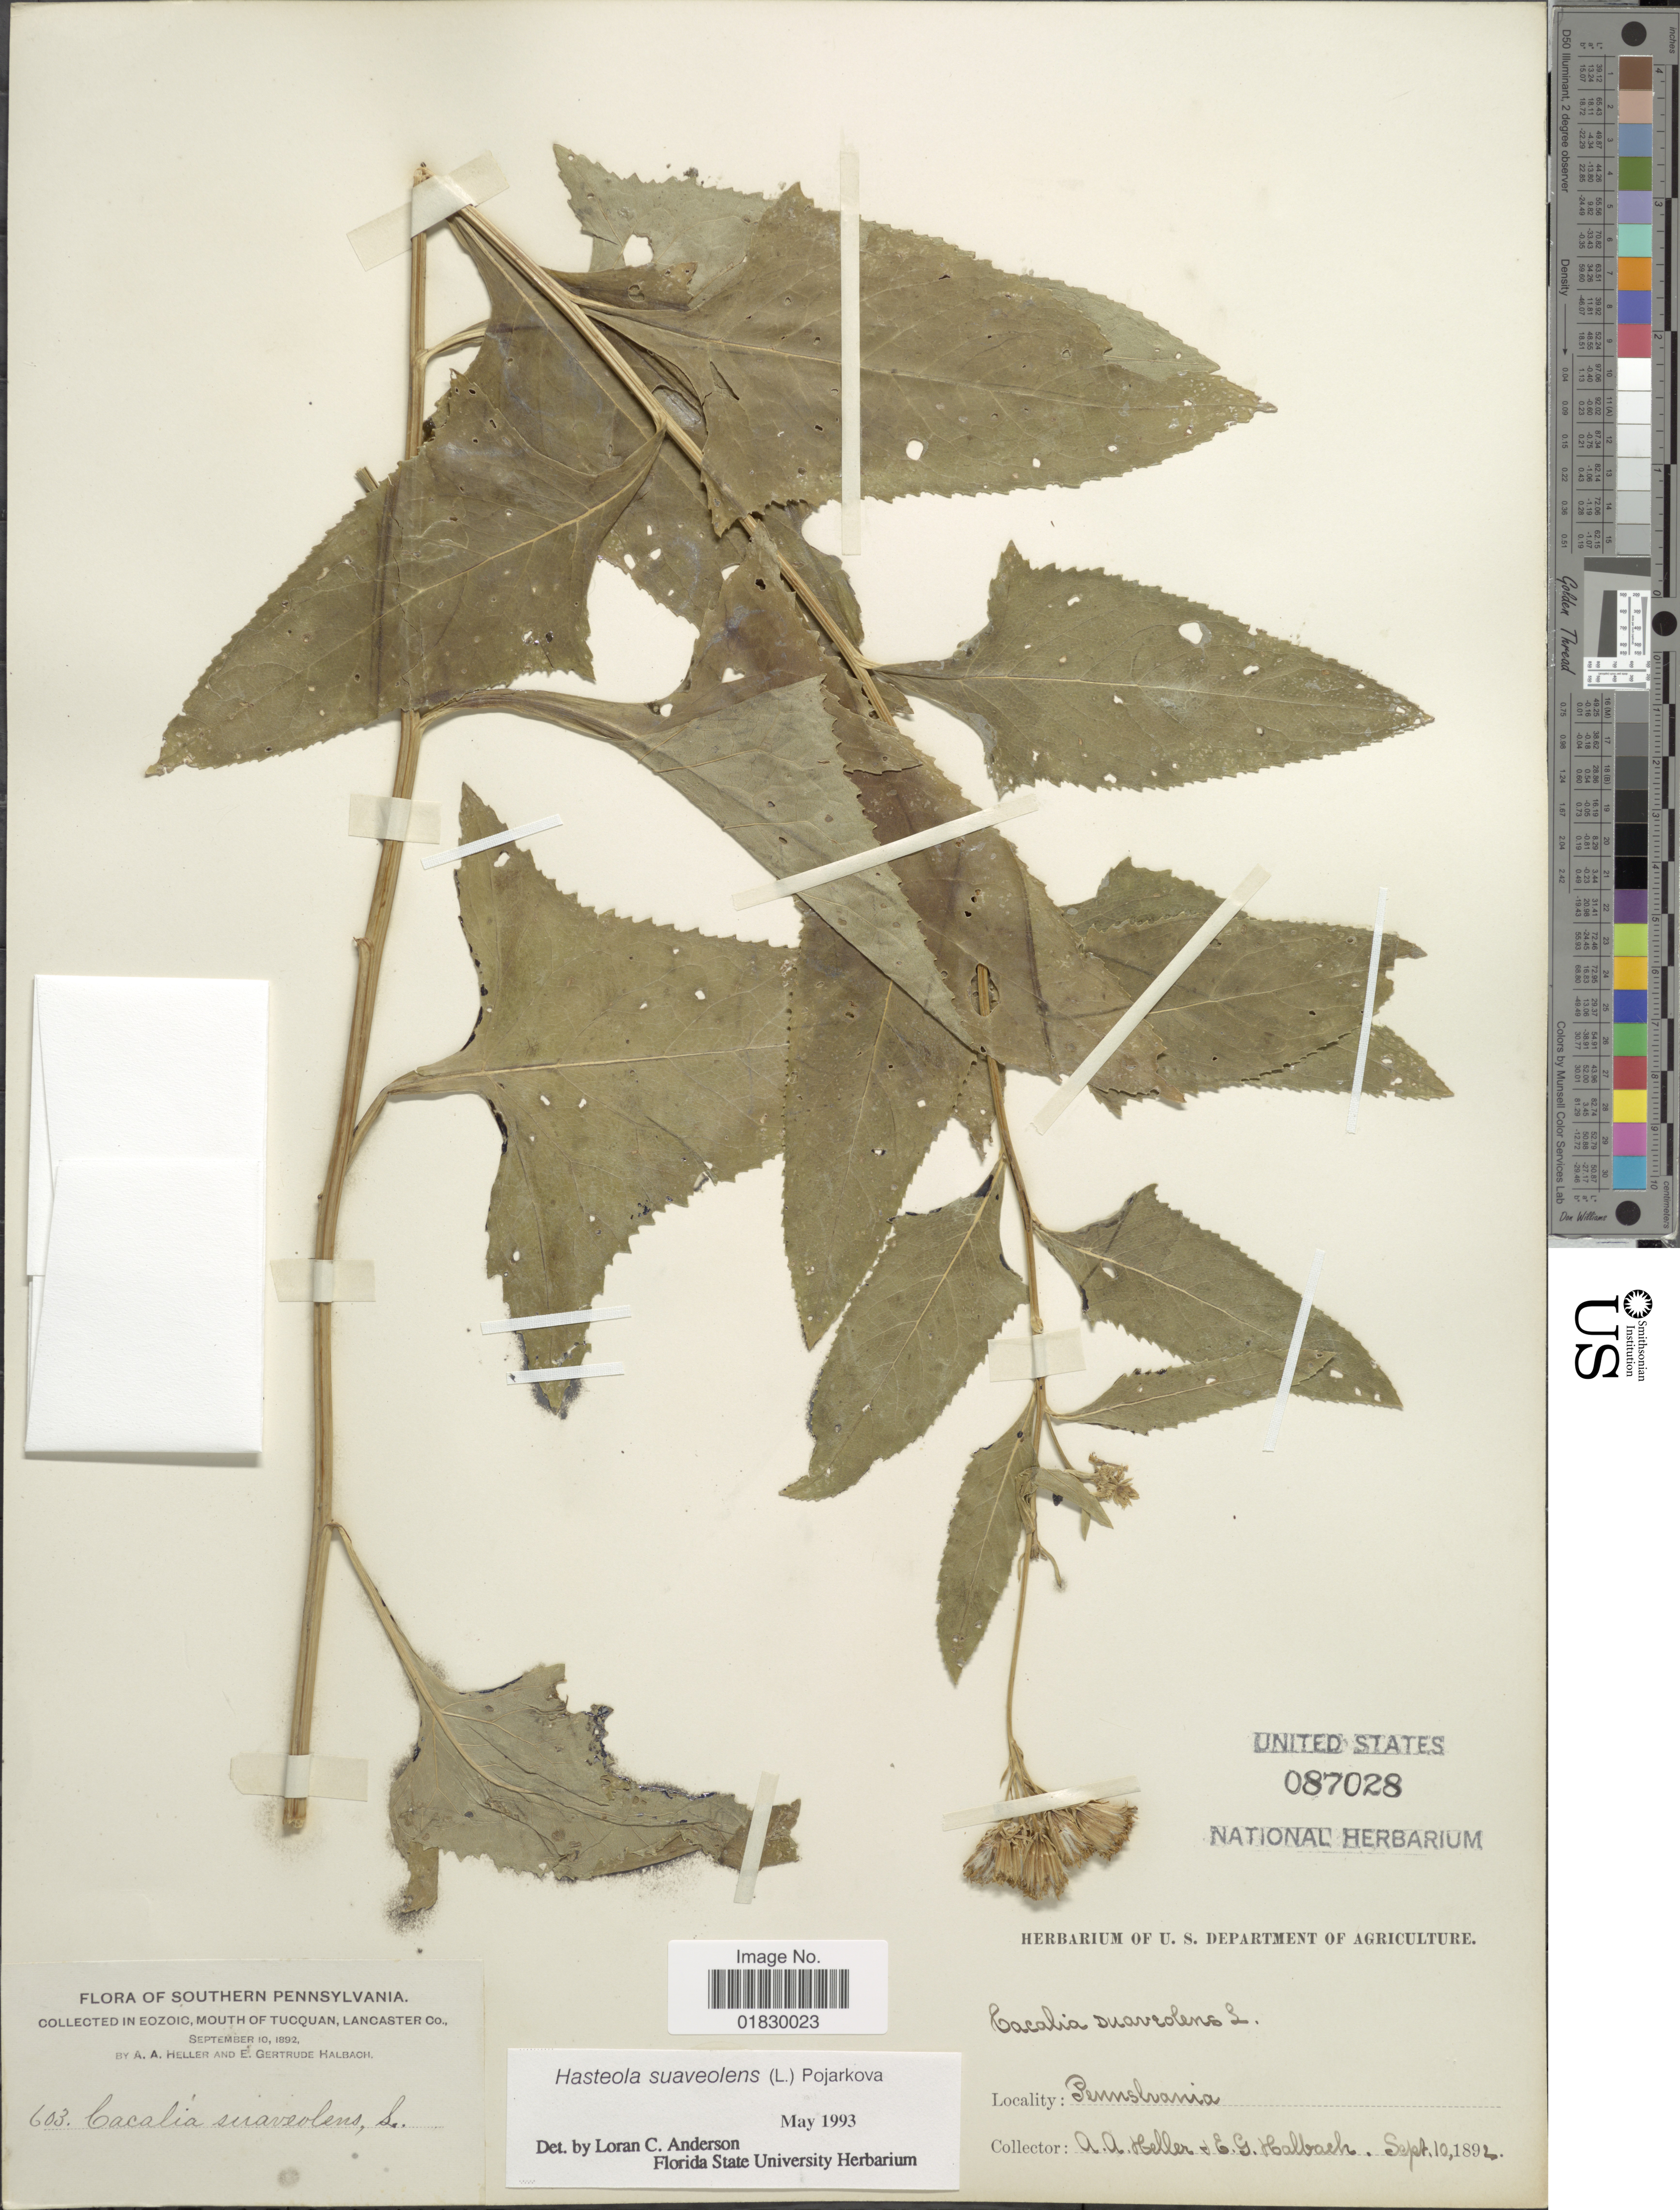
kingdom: Plantae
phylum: Tracheophyta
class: Magnoliopsida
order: Asterales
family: Asteraceae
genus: Hasteola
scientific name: Hasteola suaveolens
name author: (L.) Pojark.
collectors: A. A. Heller & E. G. Halbach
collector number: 603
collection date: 1892-09-10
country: United States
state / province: Pennsylvania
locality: Southern Pennsylvania, In Eozoic, Mount of Tucquan, Lancaster Co.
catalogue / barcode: US 87028